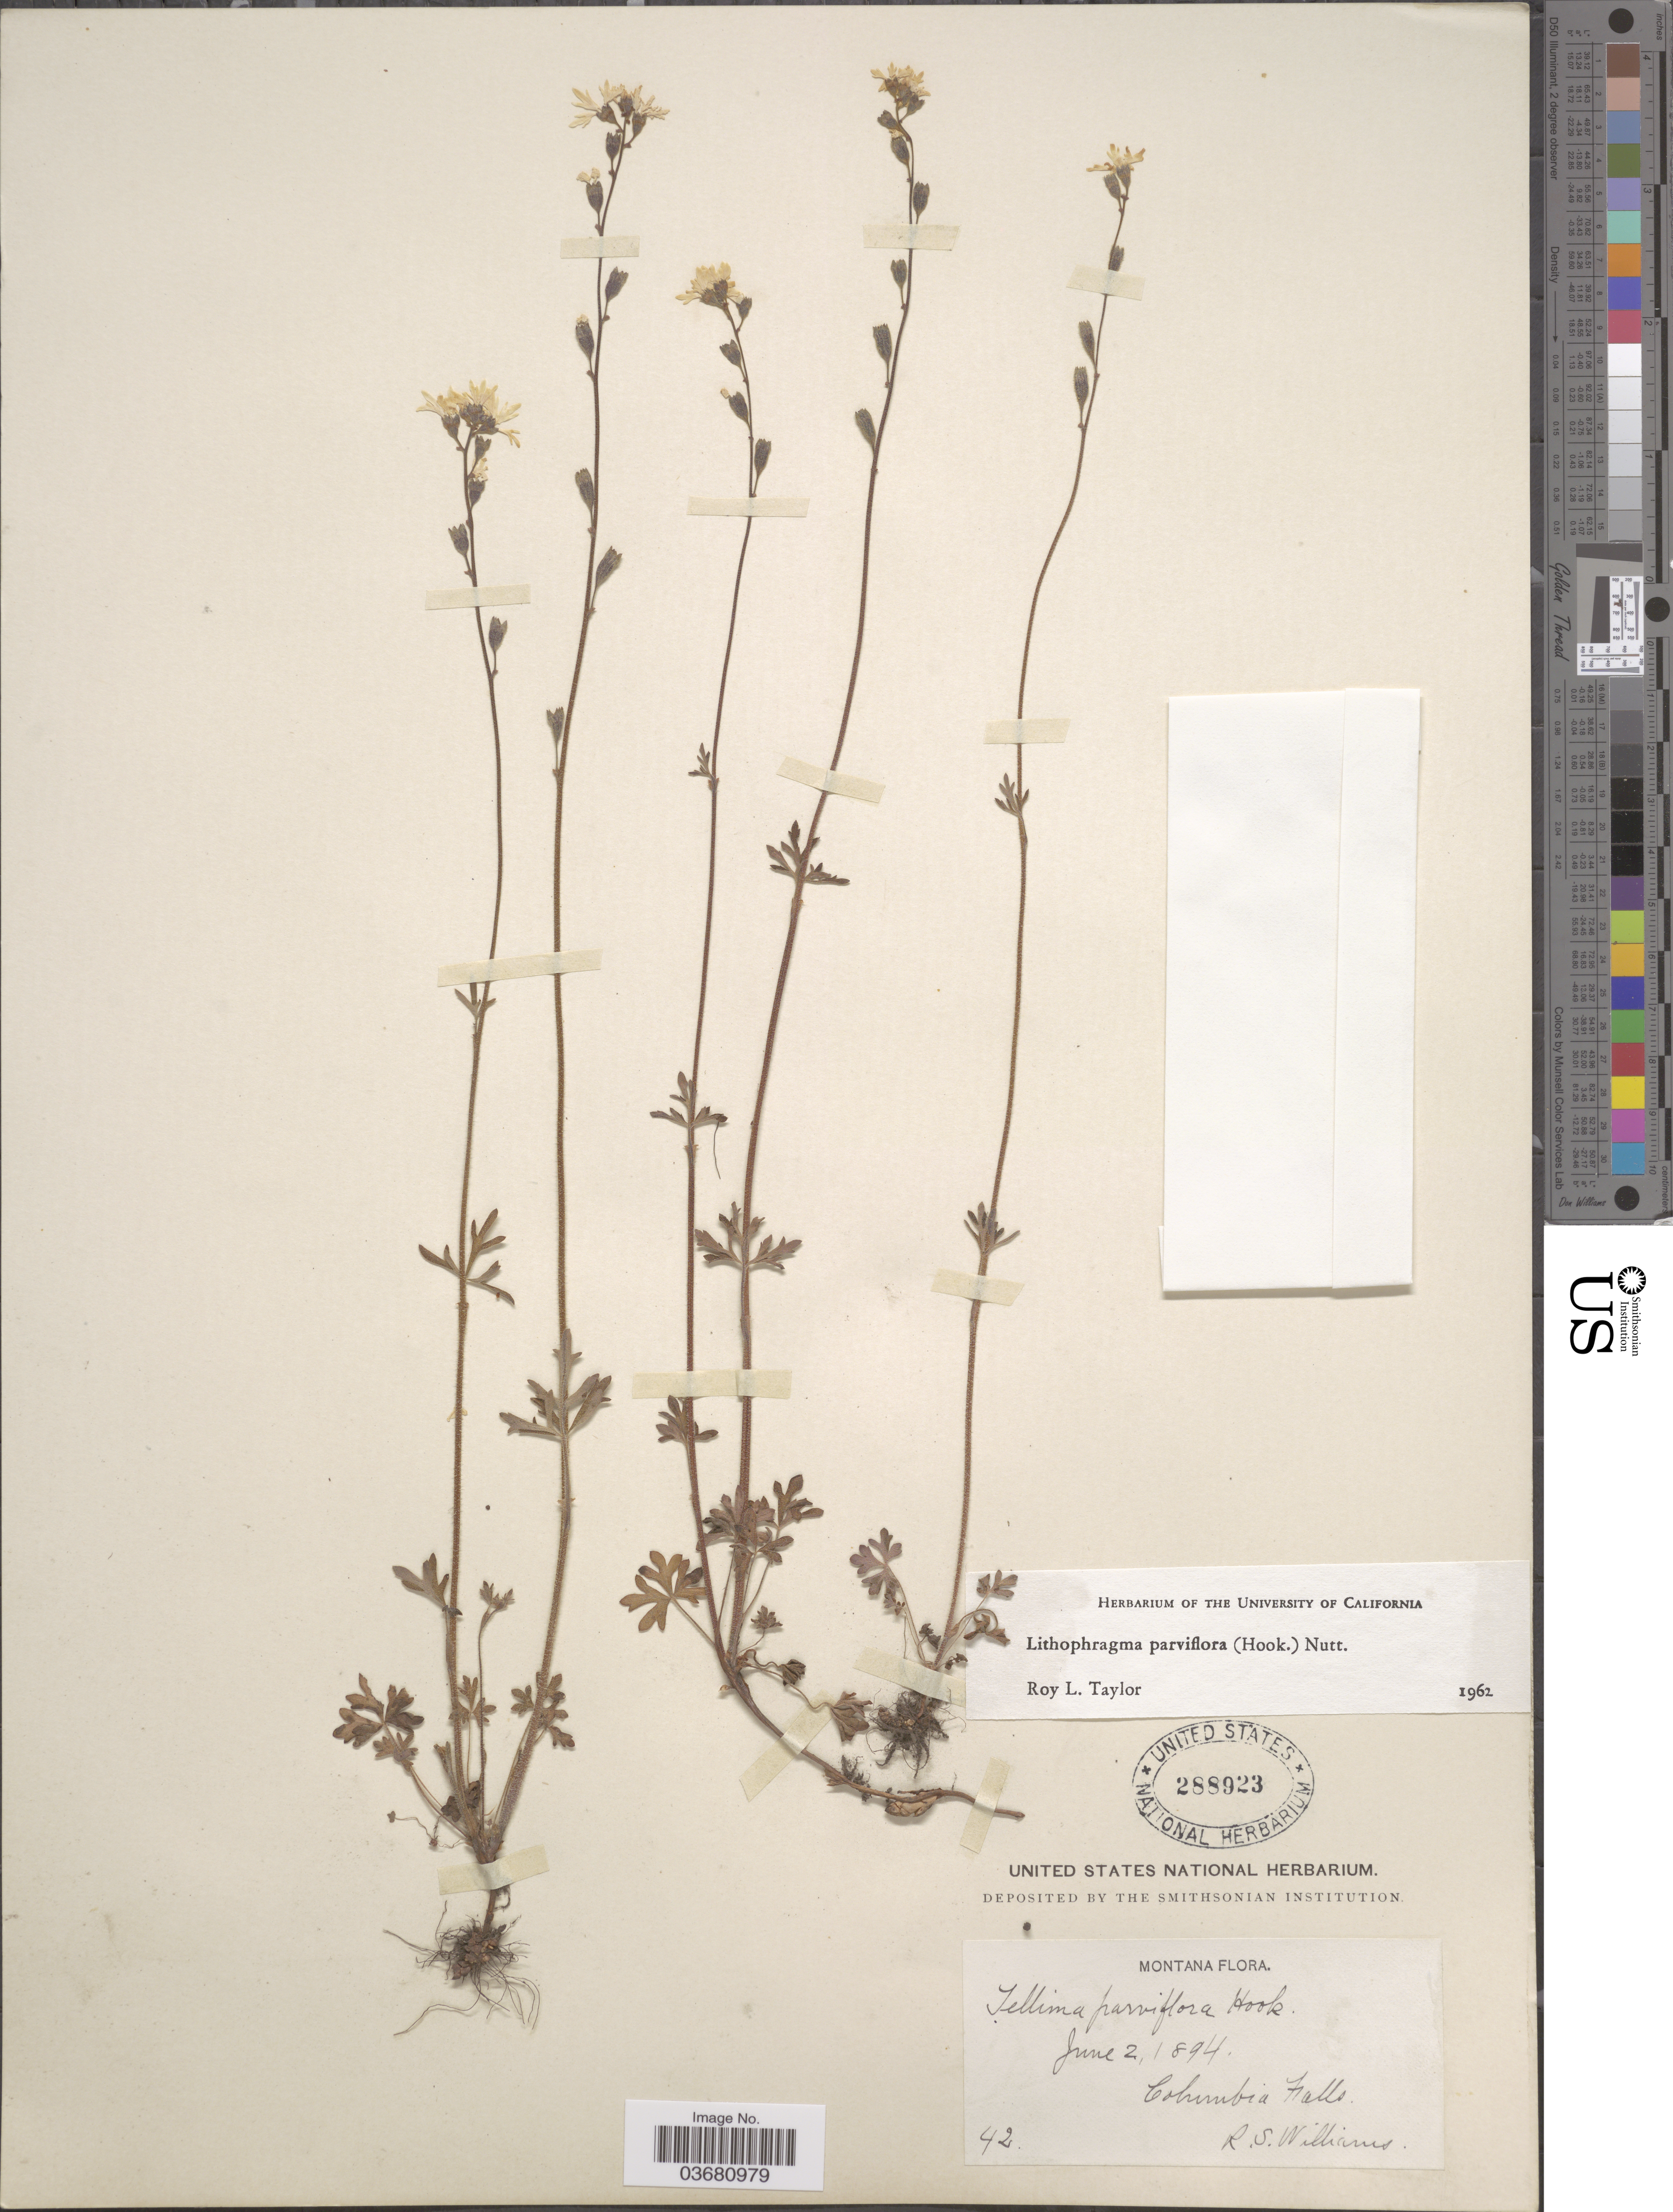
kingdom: Plantae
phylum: Tracheophyta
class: Magnoliopsida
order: Saxifragales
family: Saxifragaceae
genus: Lithophragma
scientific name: Lithophragma parviflorum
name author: (Hook.) Nutt.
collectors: R. S. Williams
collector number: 42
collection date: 1894-06-02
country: United States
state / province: Montana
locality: Columbia Falls.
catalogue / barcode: US 288923